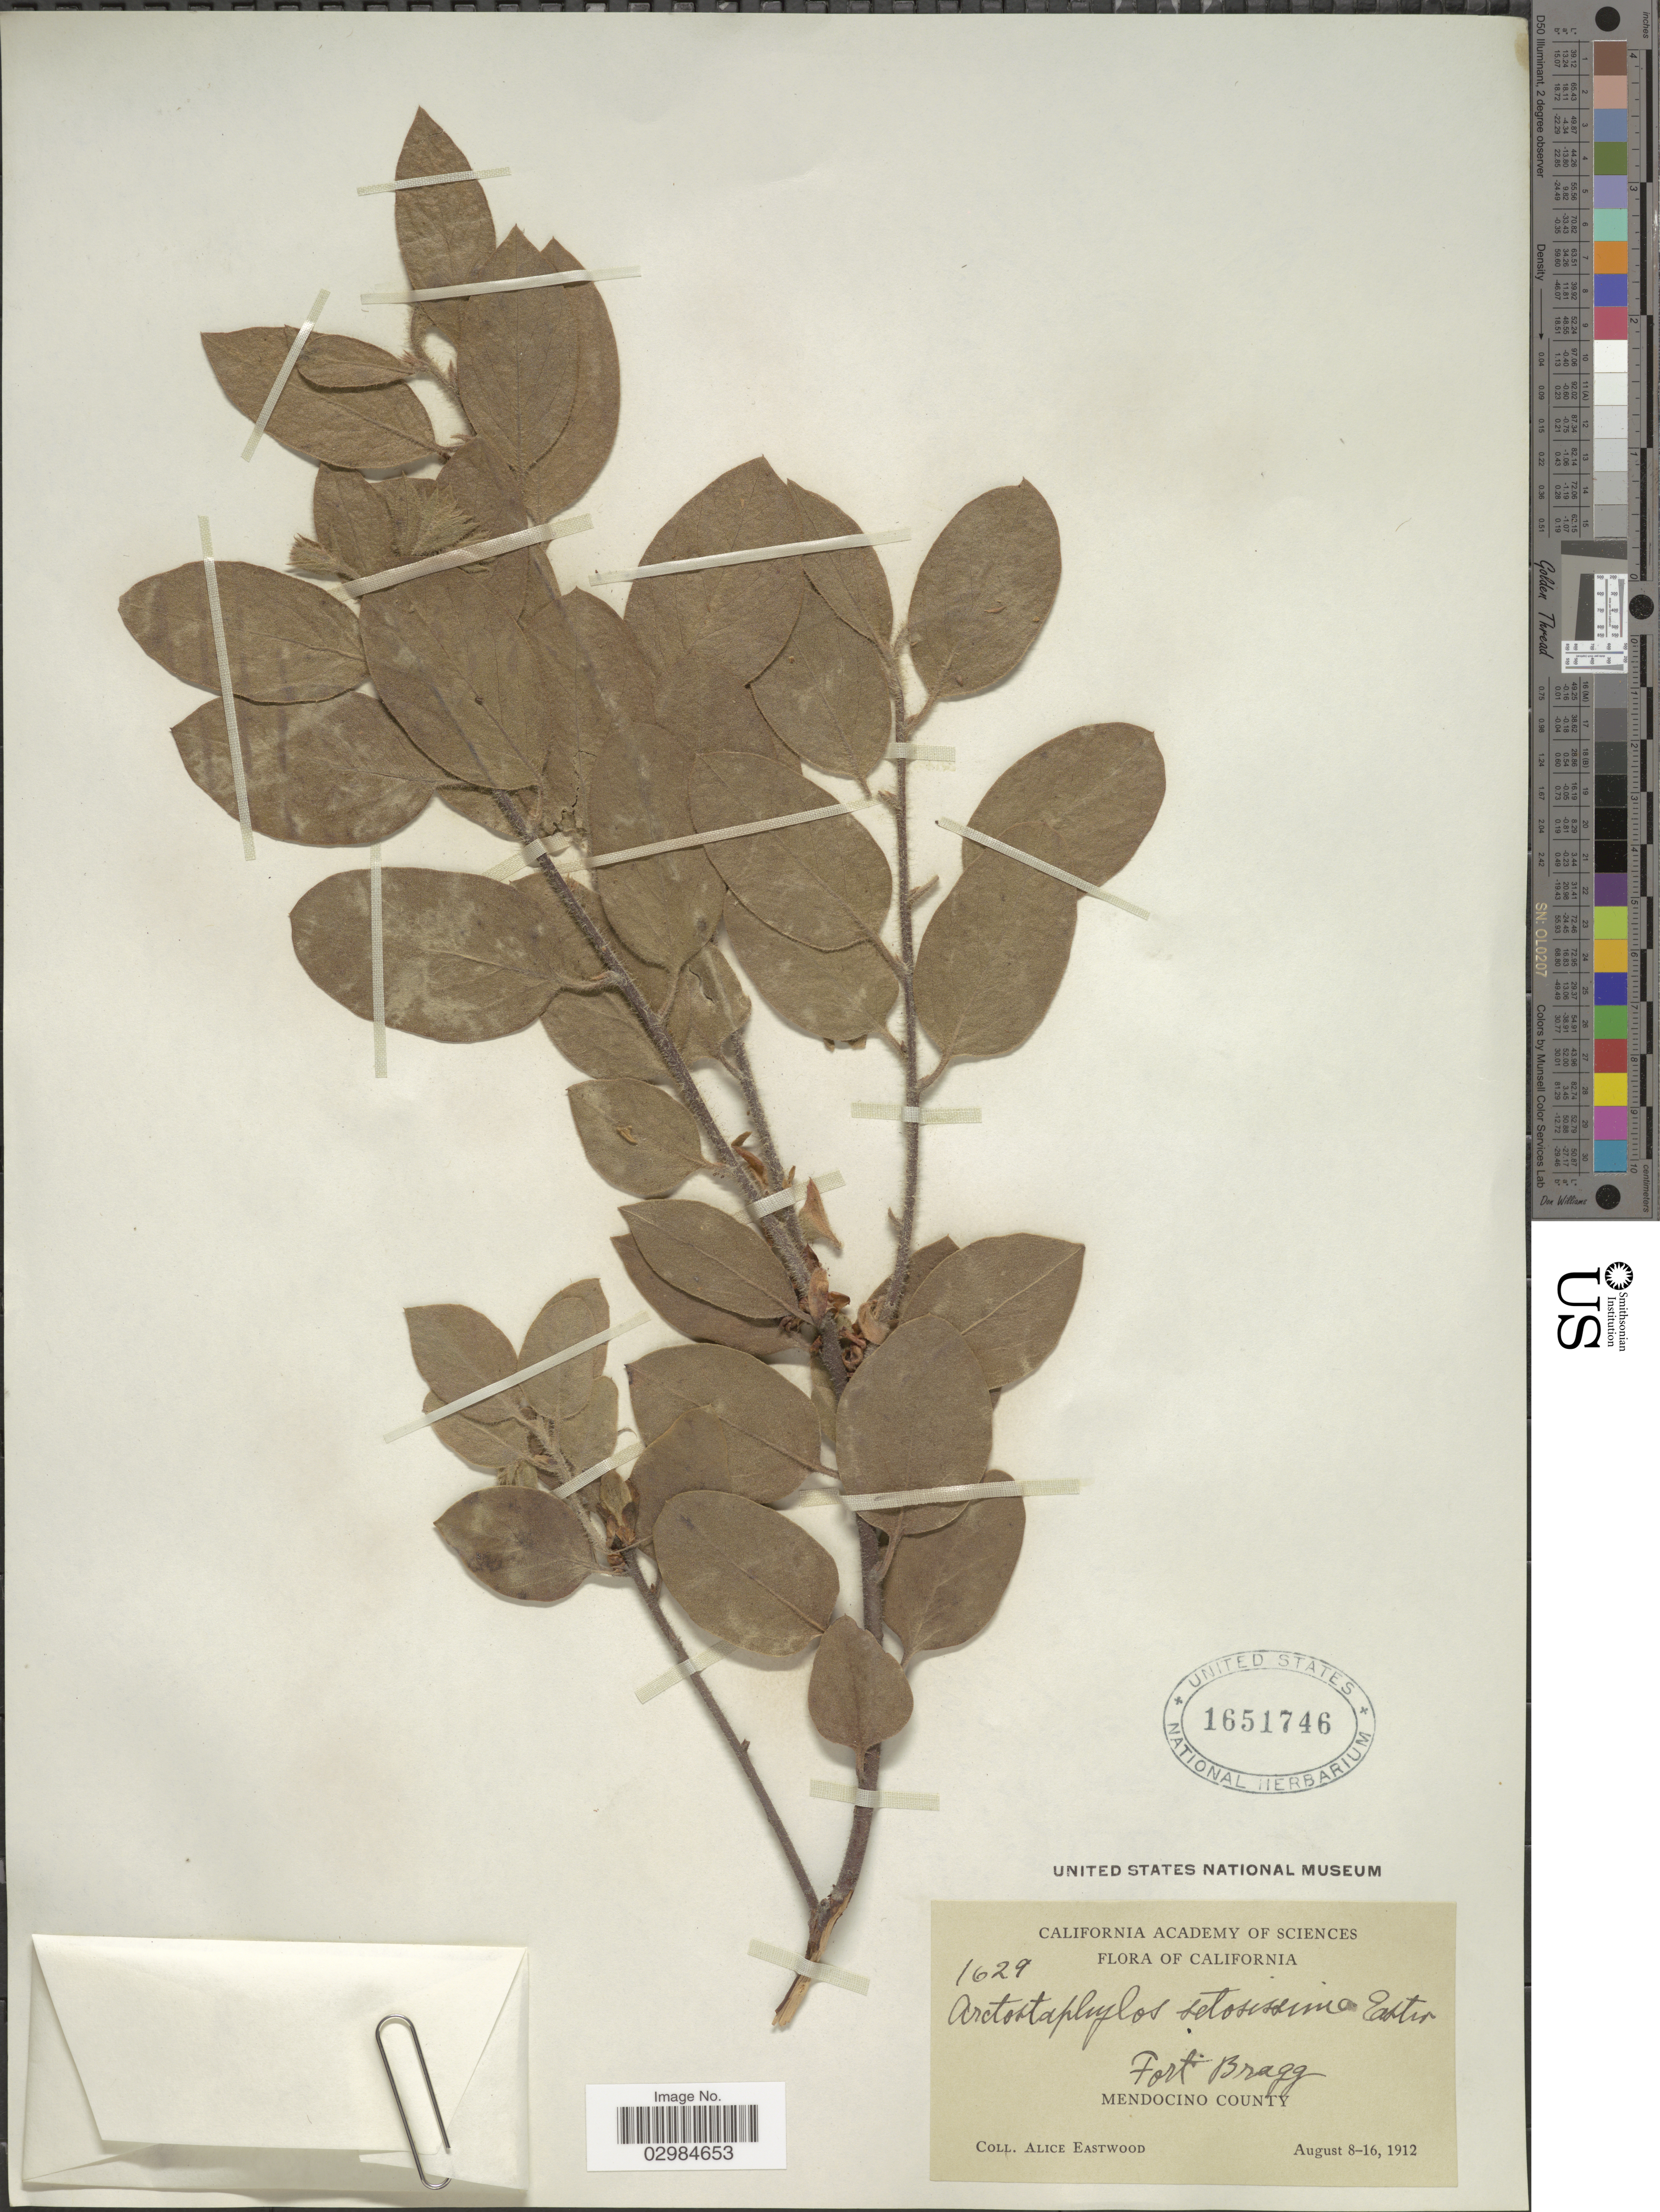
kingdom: Plantae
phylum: Tracheophyta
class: Magnoliopsida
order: Ericales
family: Ericaceae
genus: Arctostaphylos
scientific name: Arctostaphylos setosissima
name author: Eastw.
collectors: A. Eastwood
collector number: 1629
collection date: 1912-08-08/1912-08-16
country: United States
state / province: California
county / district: Mendocino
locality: Fort Bragg. Mendocino County.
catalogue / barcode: US 1651746